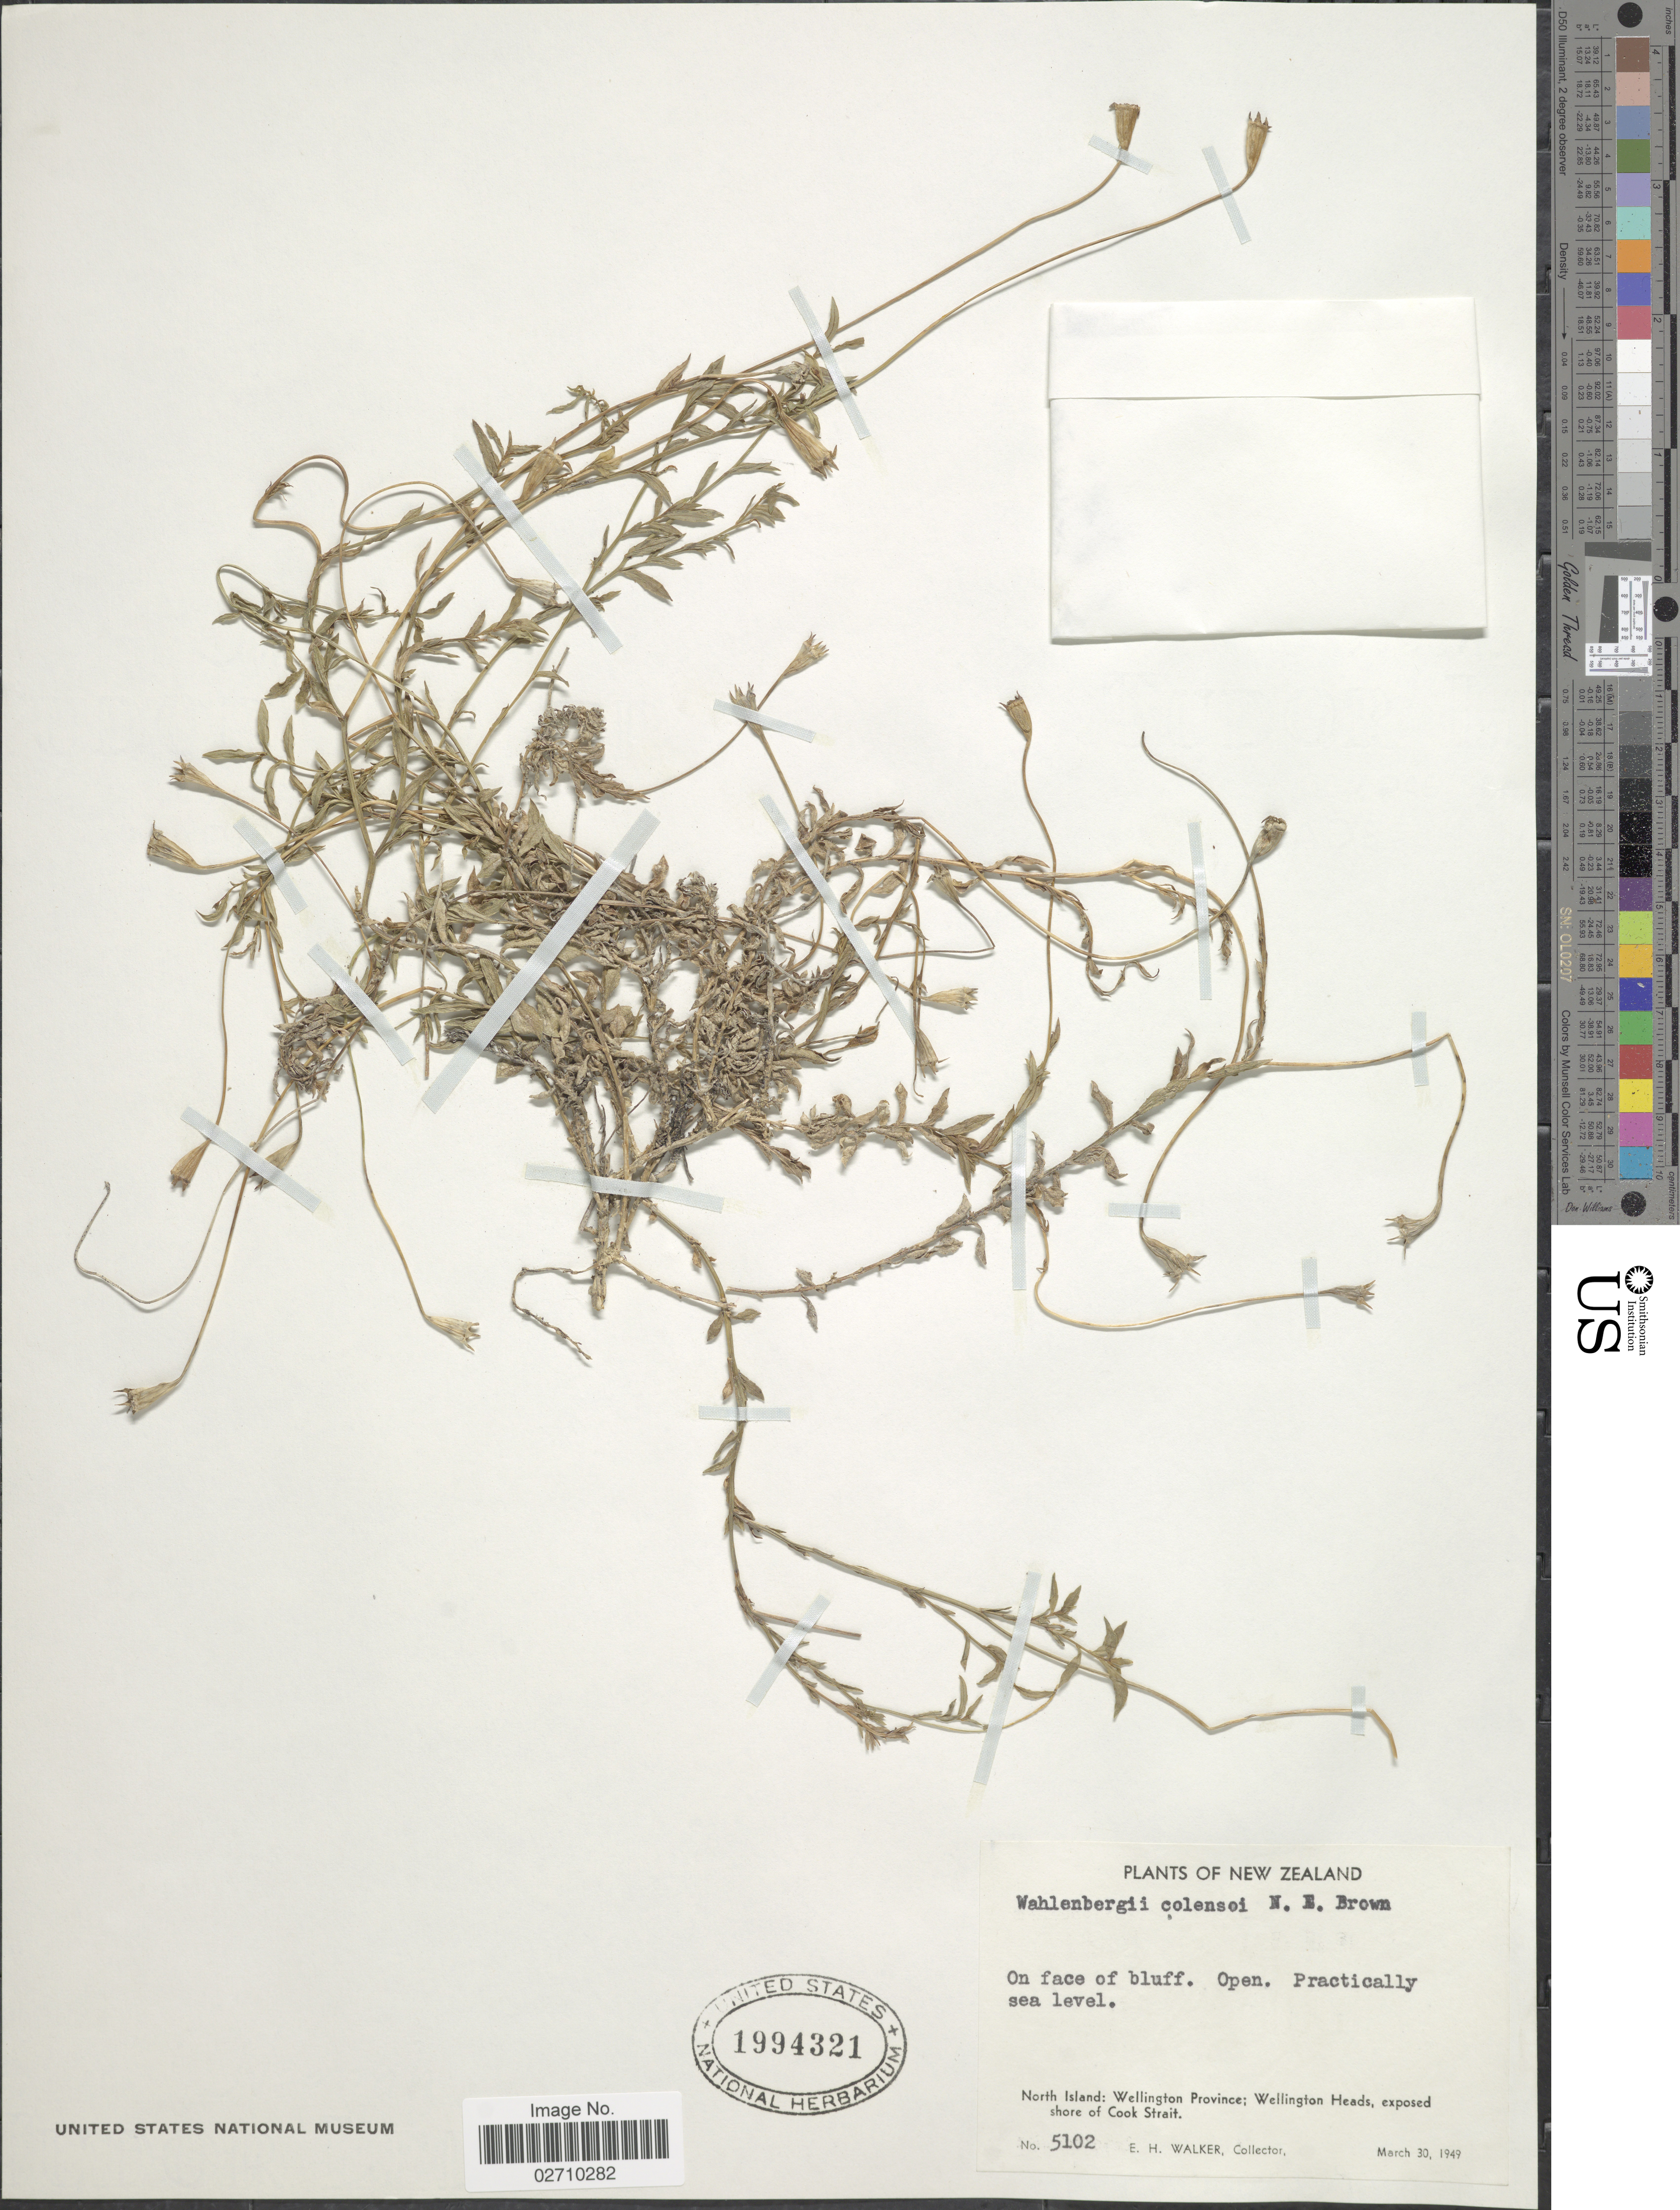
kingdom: Plantae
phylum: Tracheophyta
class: Magnoliopsida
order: Asterales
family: Campanulaceae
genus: Wahlenbergia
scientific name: Wahlenbergia colensoi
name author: N.E. Br.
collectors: E. H. Walker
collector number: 5102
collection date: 1949-03-30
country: New Zealand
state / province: Wellington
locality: On face of bluff. North Island; Wellington Heads, exposed shore of Cook Strait.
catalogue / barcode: US 1994321